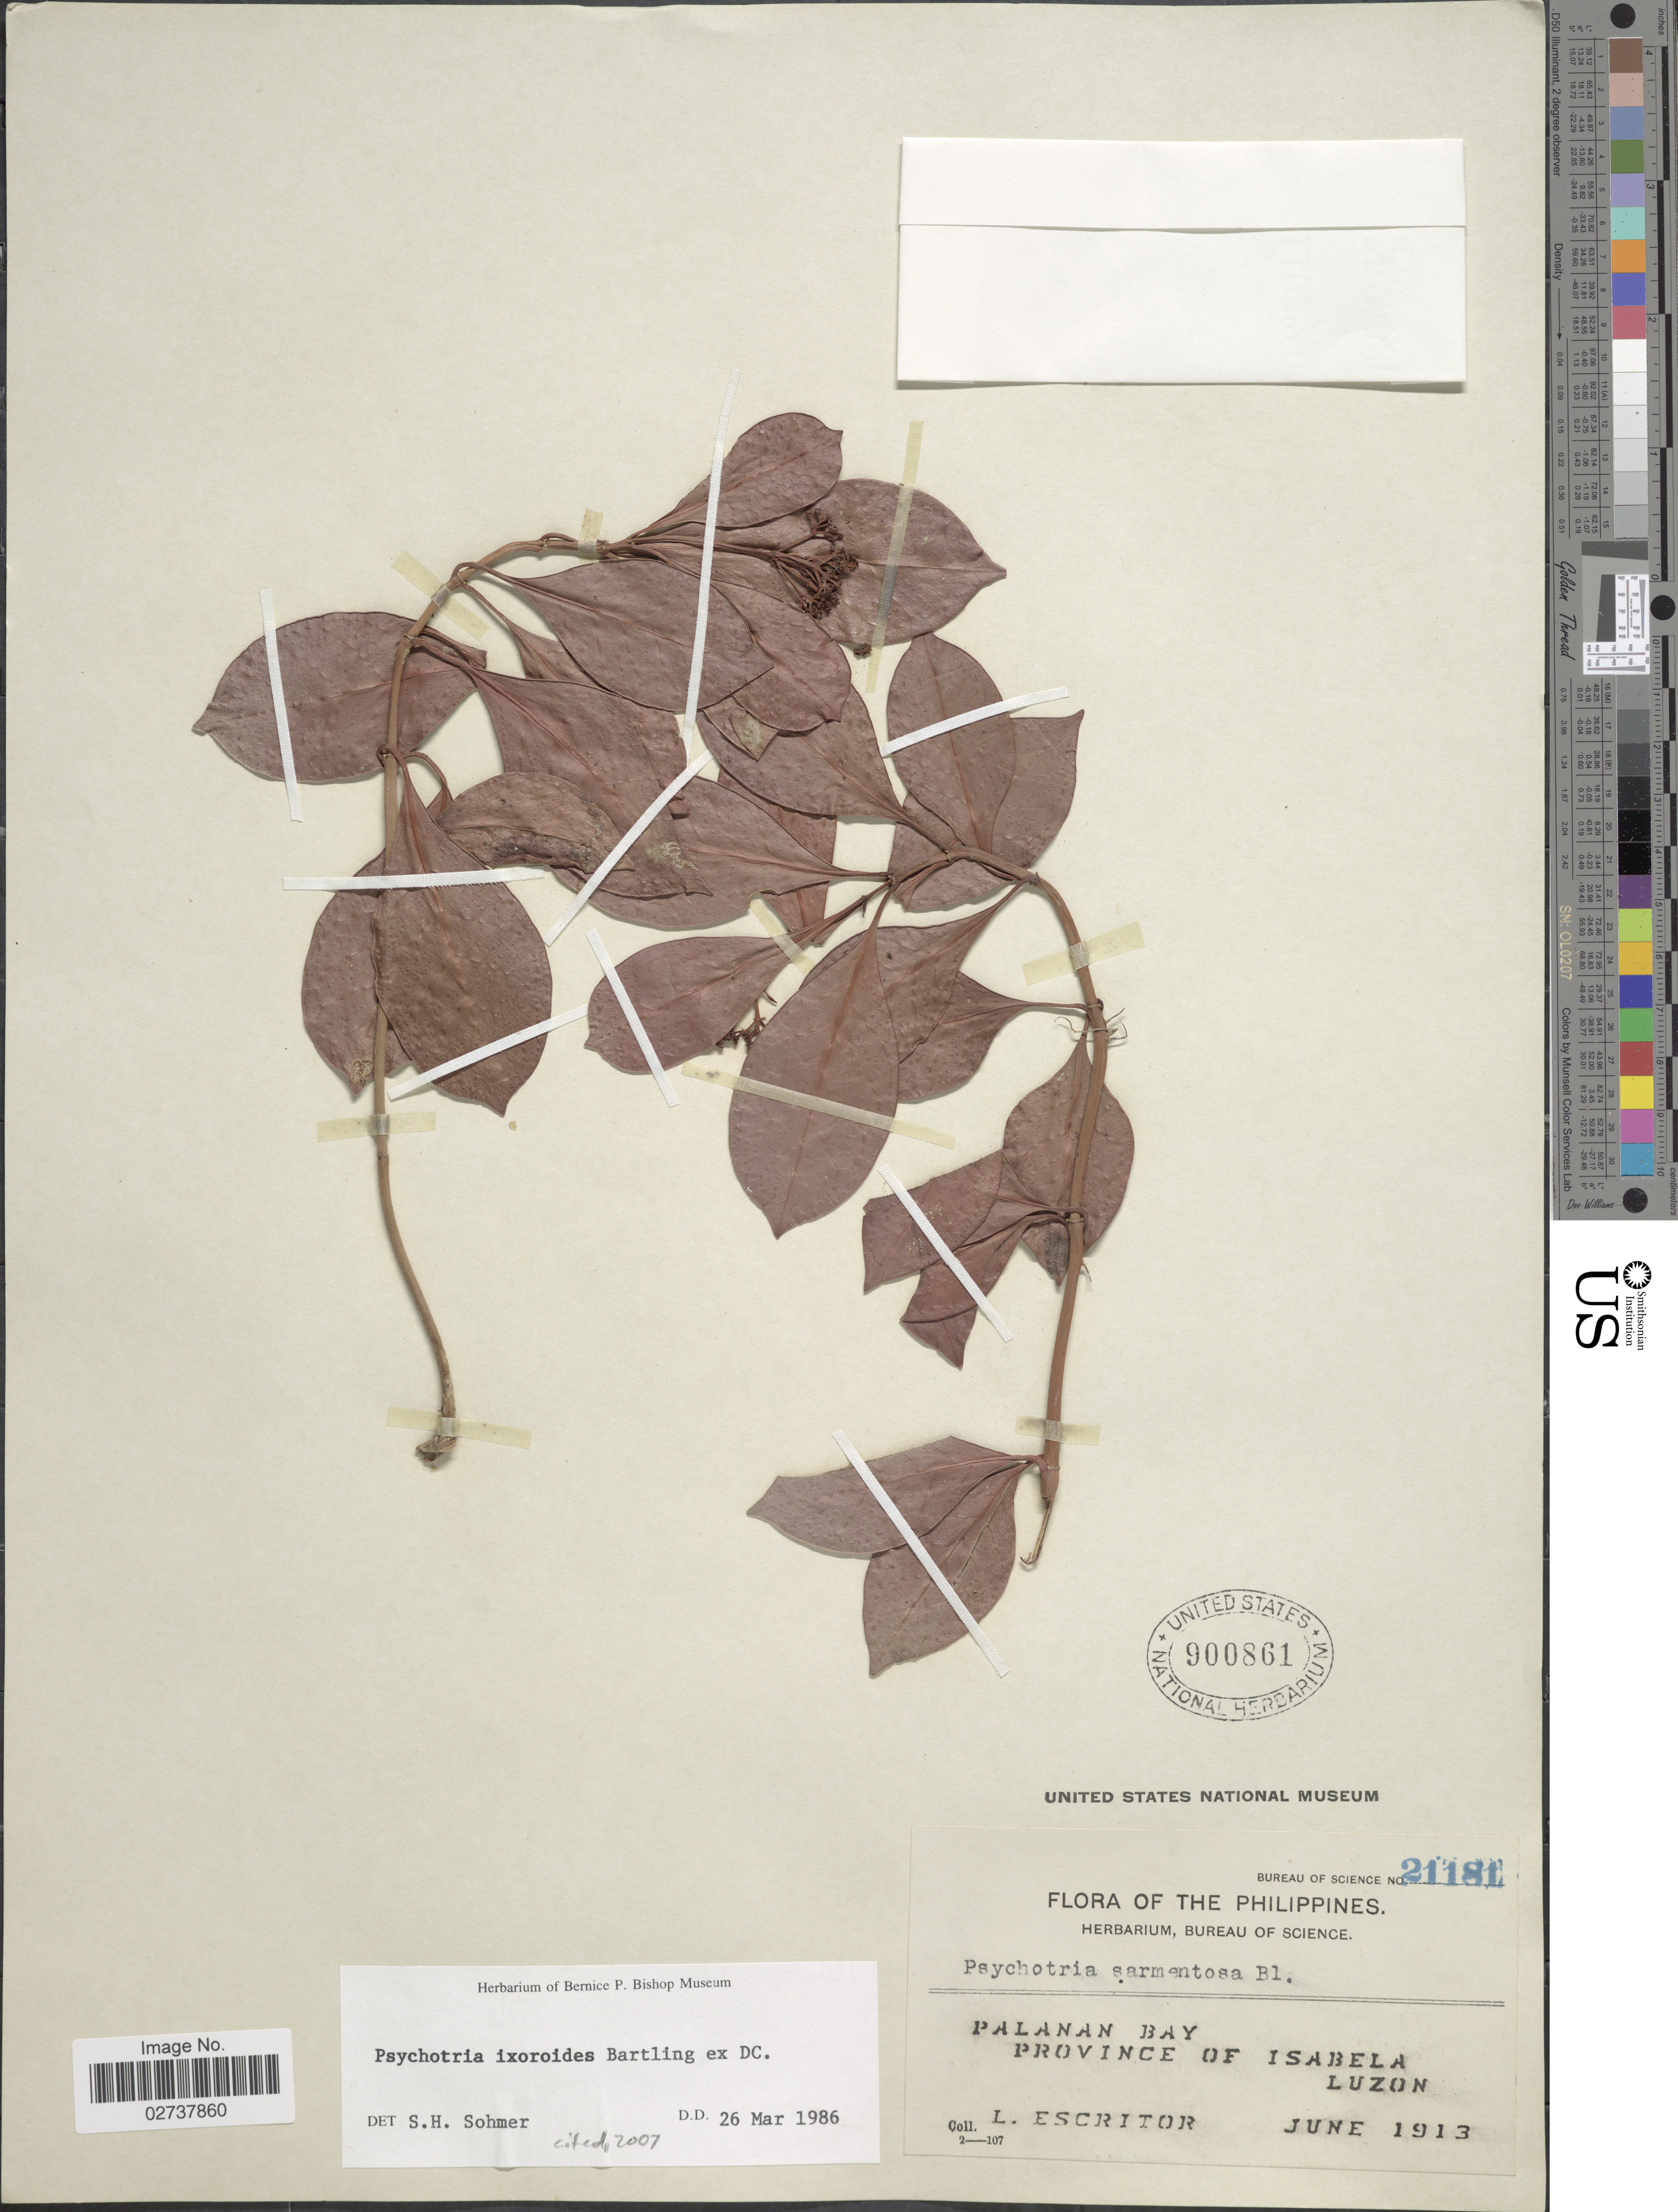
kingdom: Plantae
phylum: Tracheophyta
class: Magnoliopsida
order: Gentianales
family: Rubiaceae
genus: Psychotria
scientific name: Psychotria ixoroides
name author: Bartl. ex DC.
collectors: L. Escritor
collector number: Bureau of Science 21181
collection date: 1913-06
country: Philippines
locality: Palanan Bay, Province of Isabela, Luzon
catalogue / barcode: US 900861